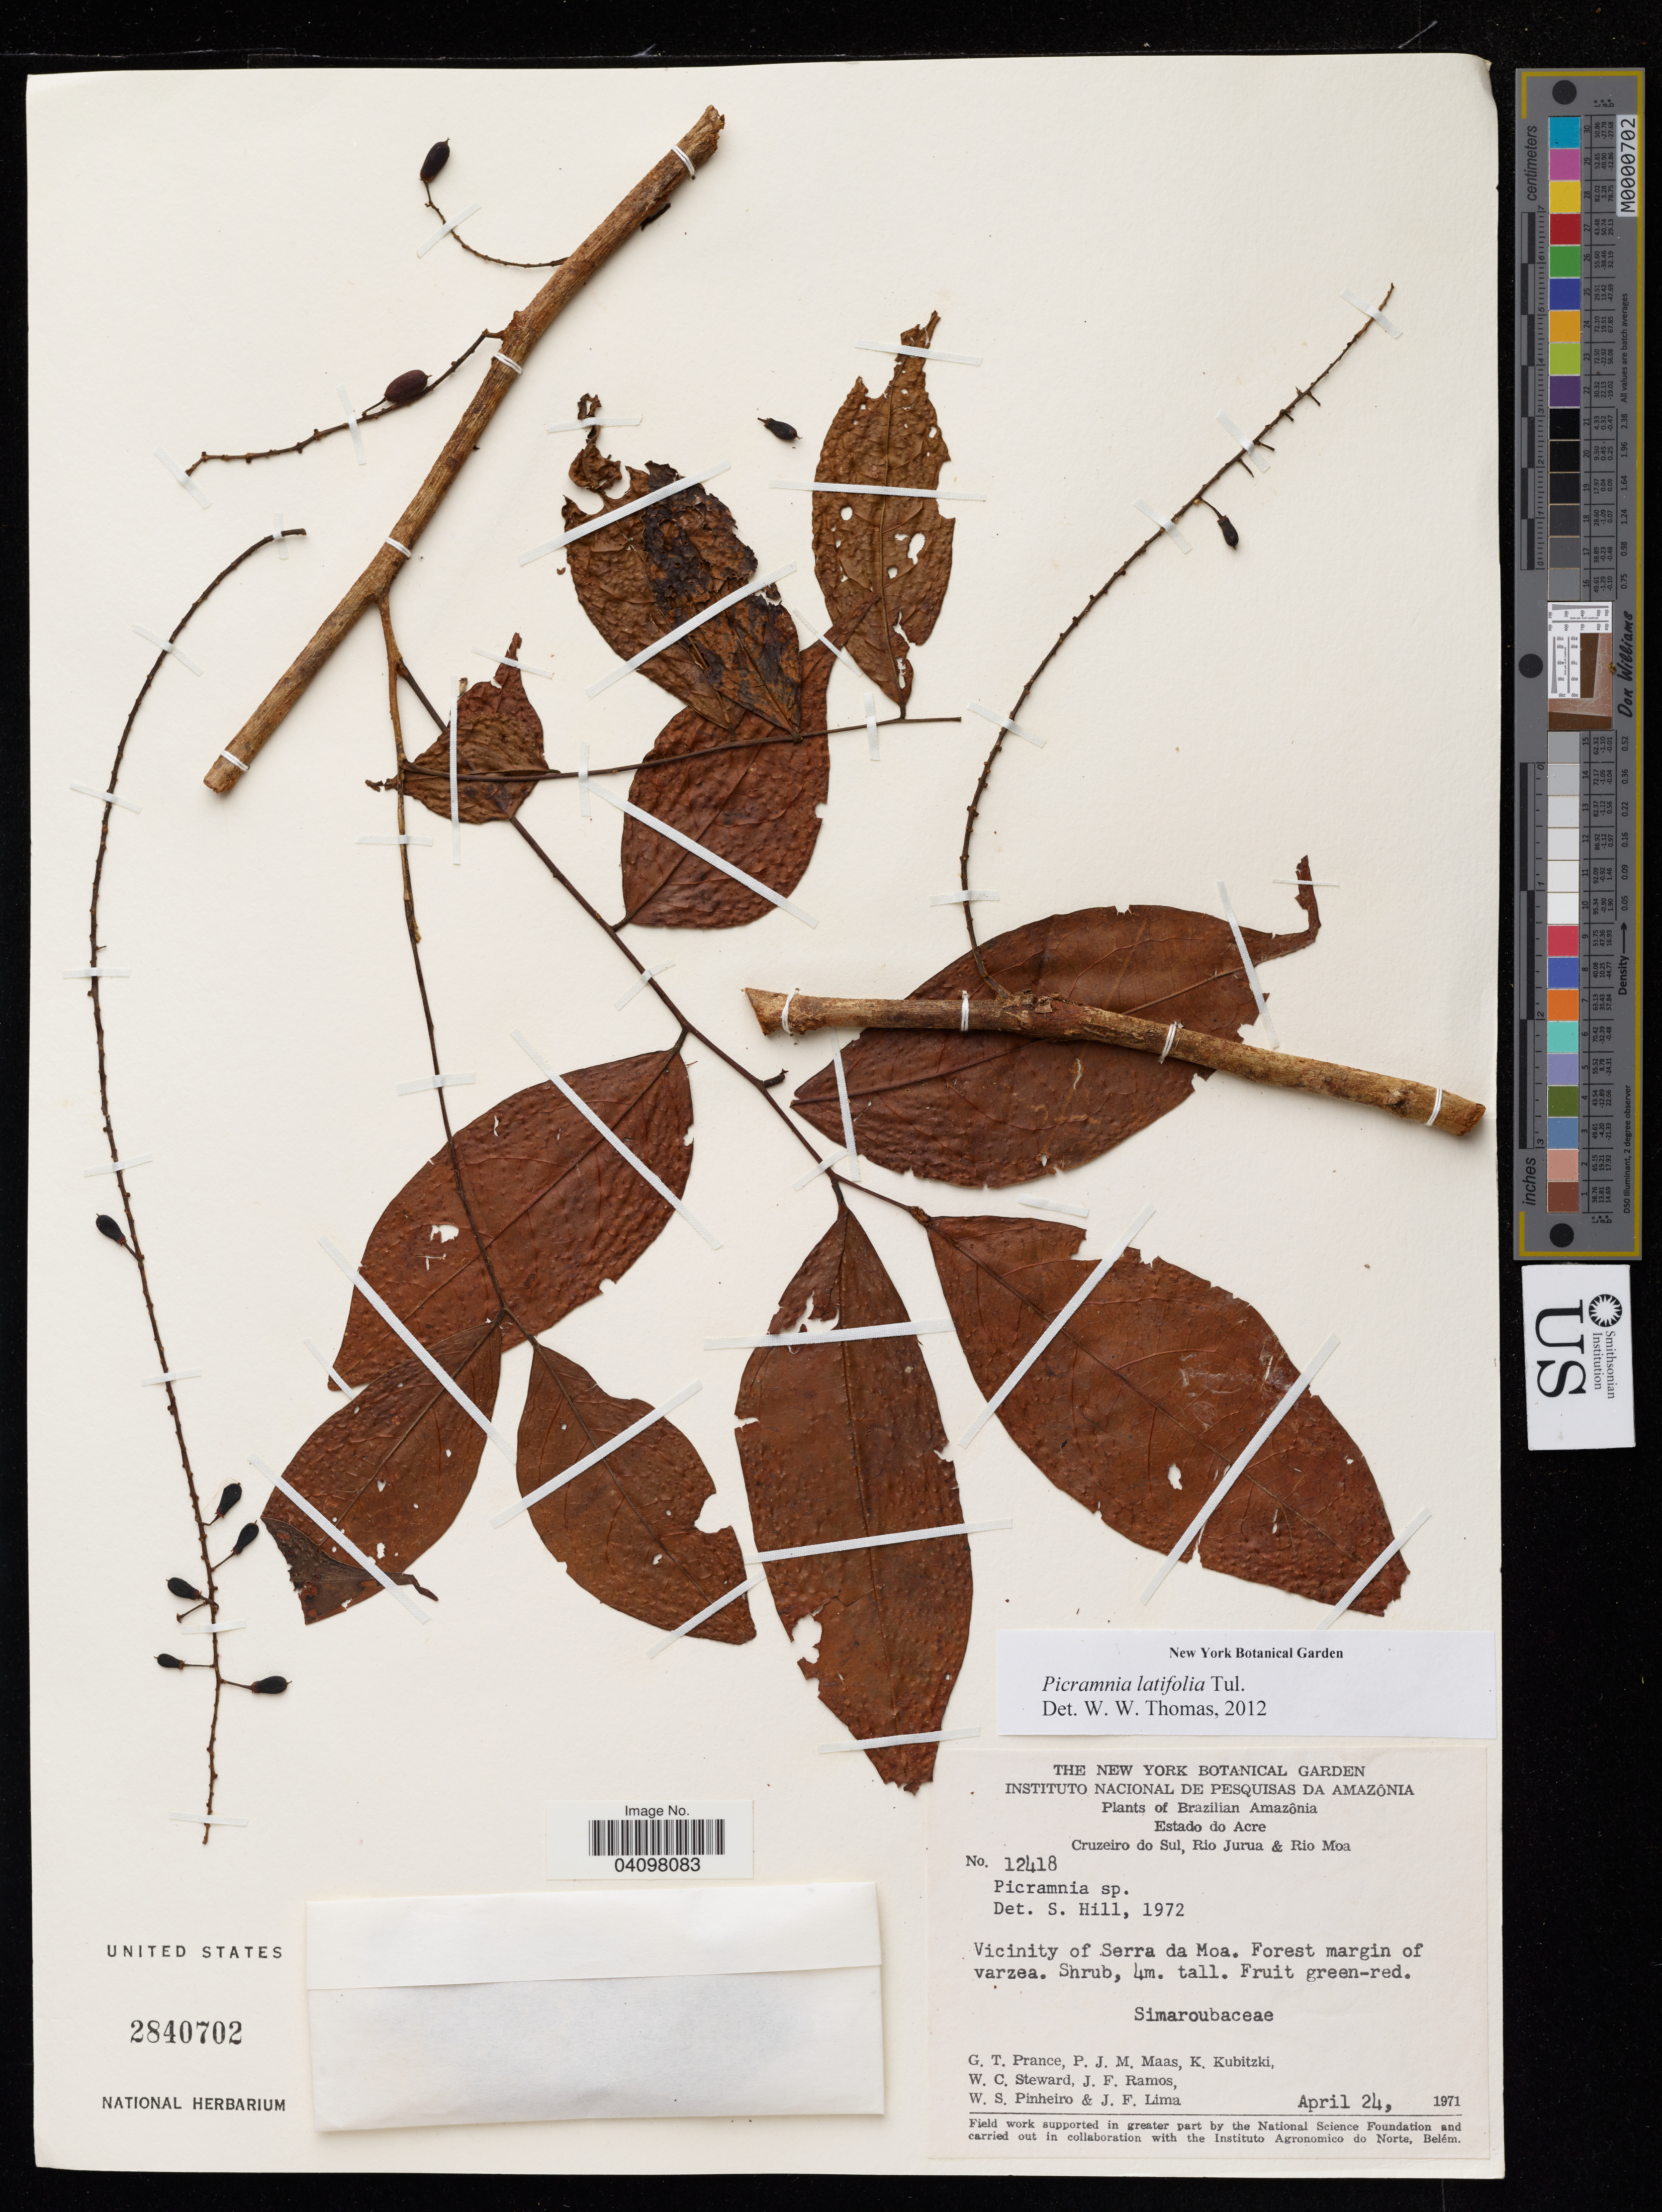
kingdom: Plantae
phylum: Tracheophyta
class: Magnoliopsida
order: Picramniales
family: Picramniaceae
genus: Picramnia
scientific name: Picramnia latifolia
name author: Tul.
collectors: G. T. Prance, P. Maas, K. Kubitzki & W. C. Steward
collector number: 12418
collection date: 1971-04-24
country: Brazil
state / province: Acre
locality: Estado do Acre, Cruzeiro do Sul, Rio Jurua & Rio Moa. Vicinity of Serra da Moa.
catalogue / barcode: US 2840702